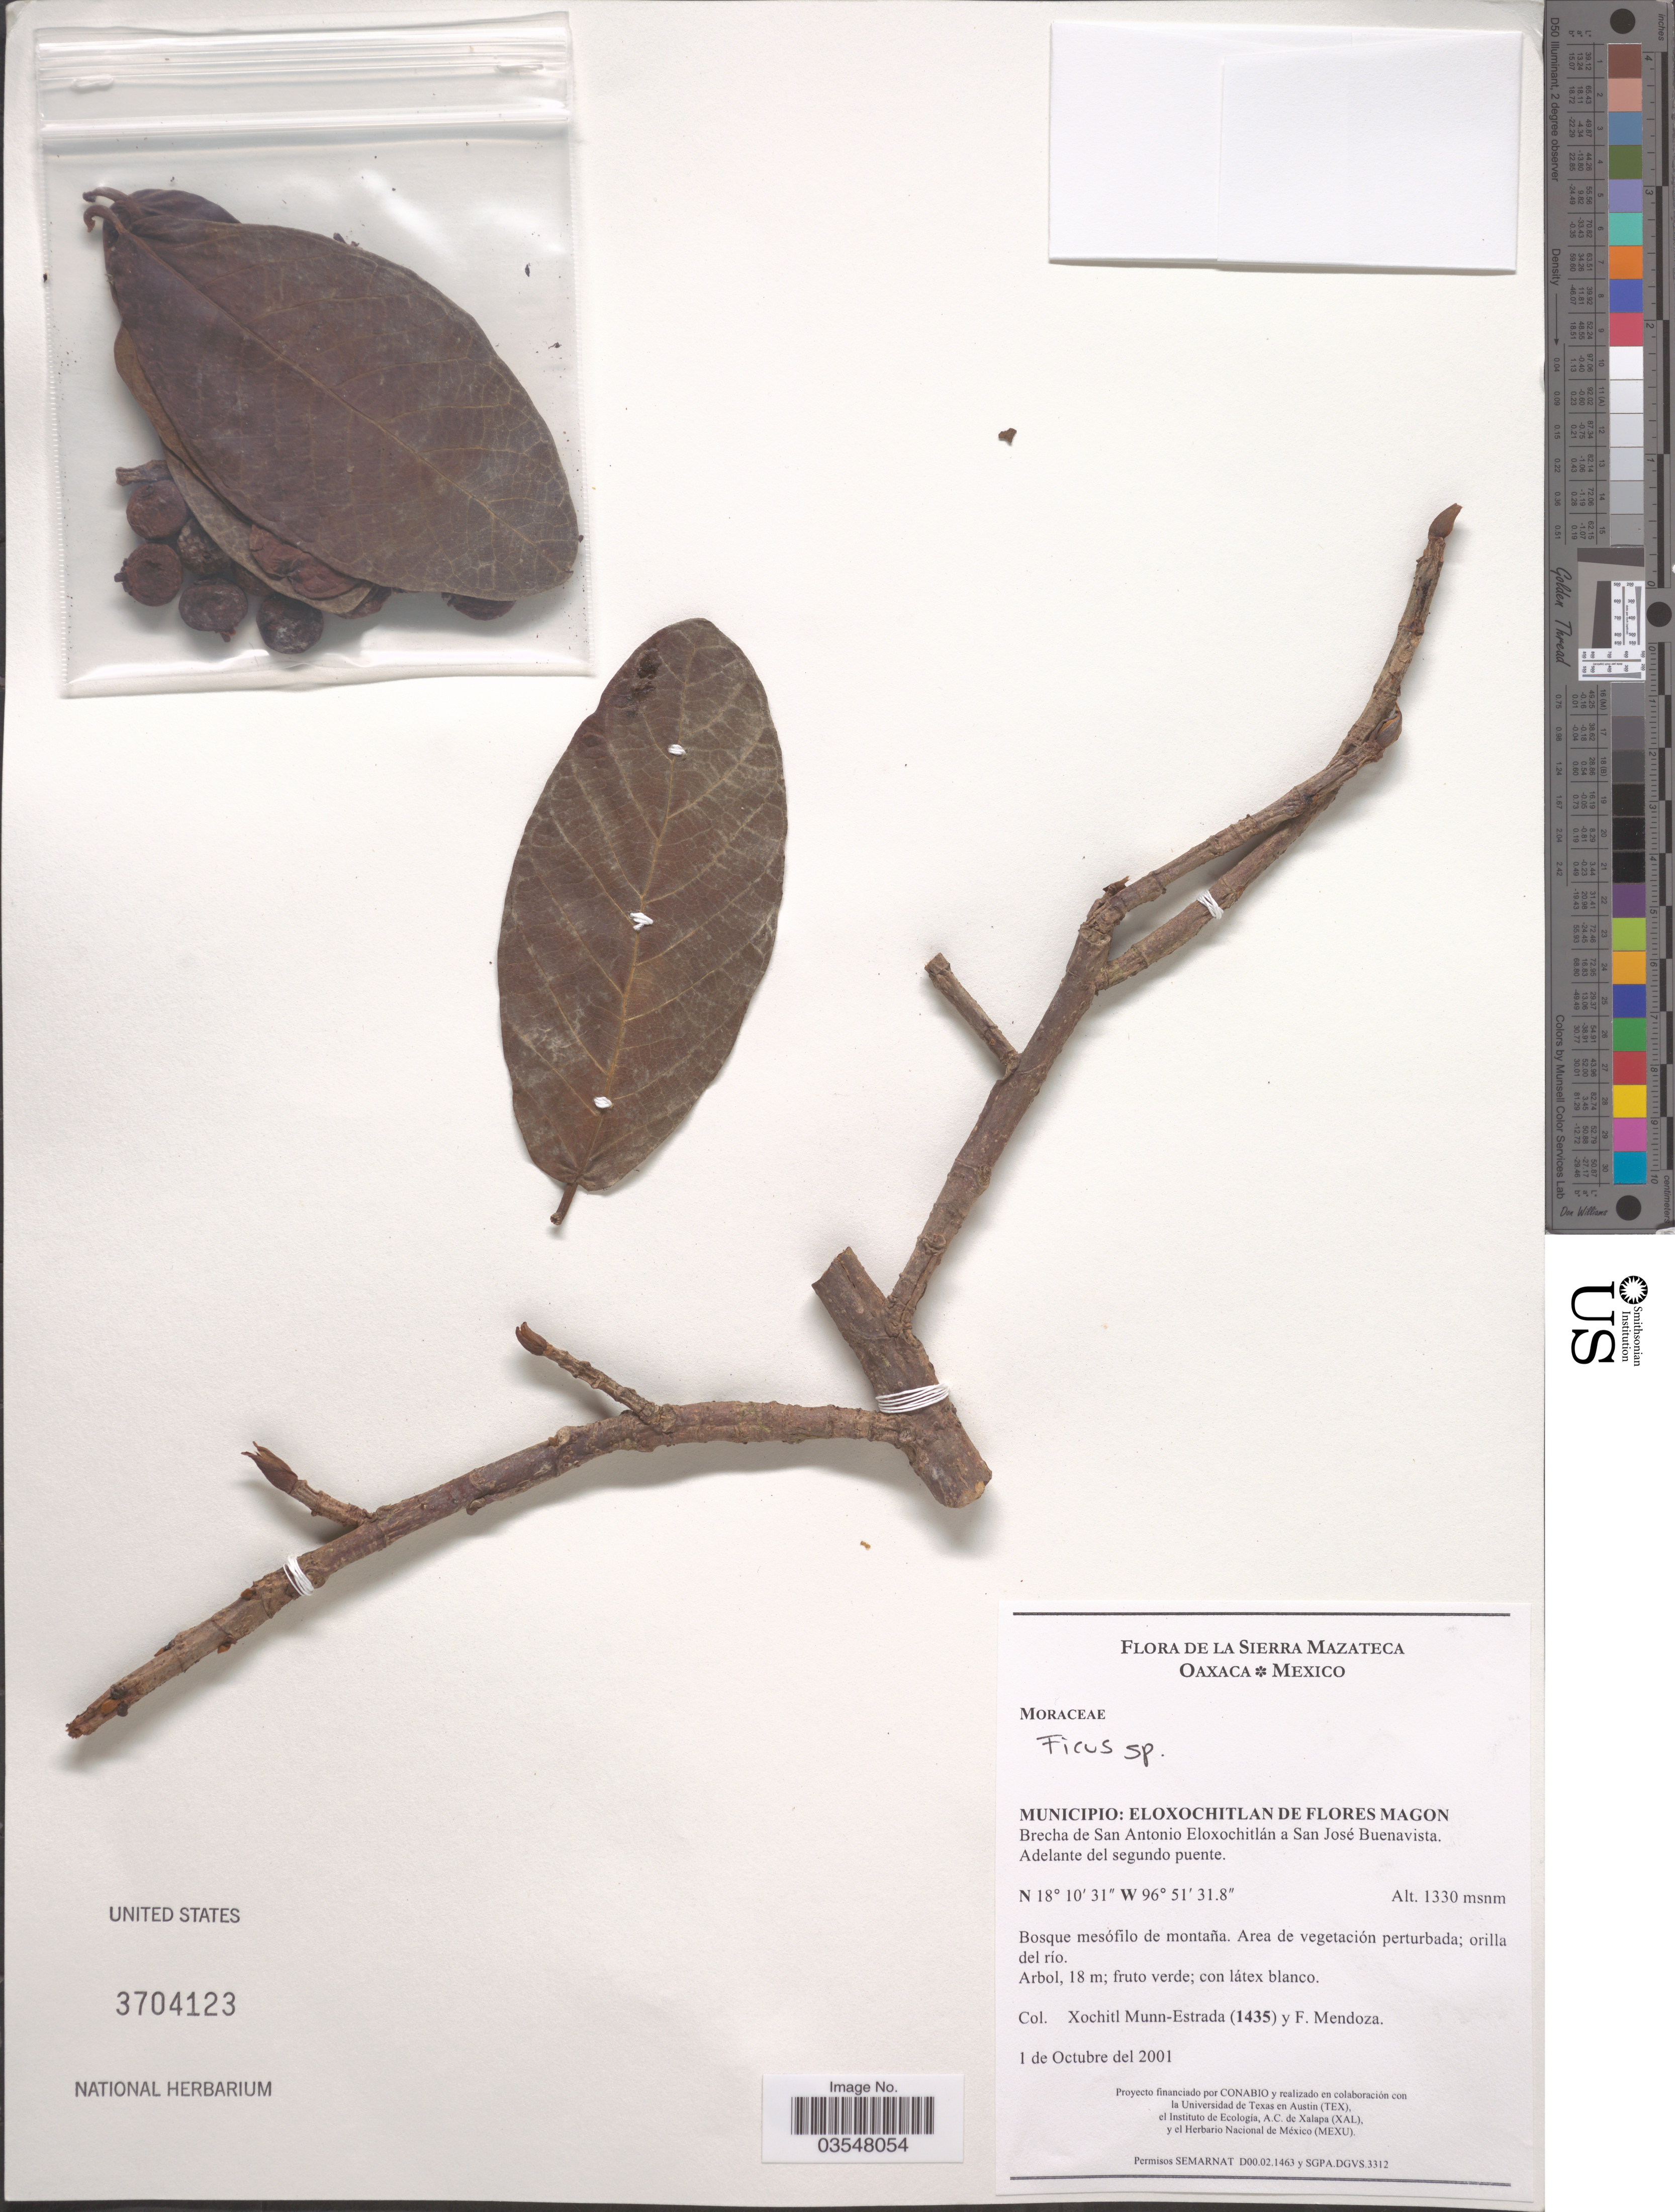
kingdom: Plantae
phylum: Tracheophyta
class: Magnoliopsida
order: Rosales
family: Moraceae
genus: Ficus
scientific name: Ficus velutina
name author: Humb. & Bonpl. ex Willd.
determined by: Pederneiras, Leandro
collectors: X. Munn-Estrada & F. Mendoza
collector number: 1435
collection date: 2001-10-01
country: Mexico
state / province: Oaxaca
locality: La Sierra Mazateca. Municipio: Eloxochitlan de Flores Magon. Brecha de San Antonio Eloxochitlán a San José Buenavista.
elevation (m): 1330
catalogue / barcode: US 3704123